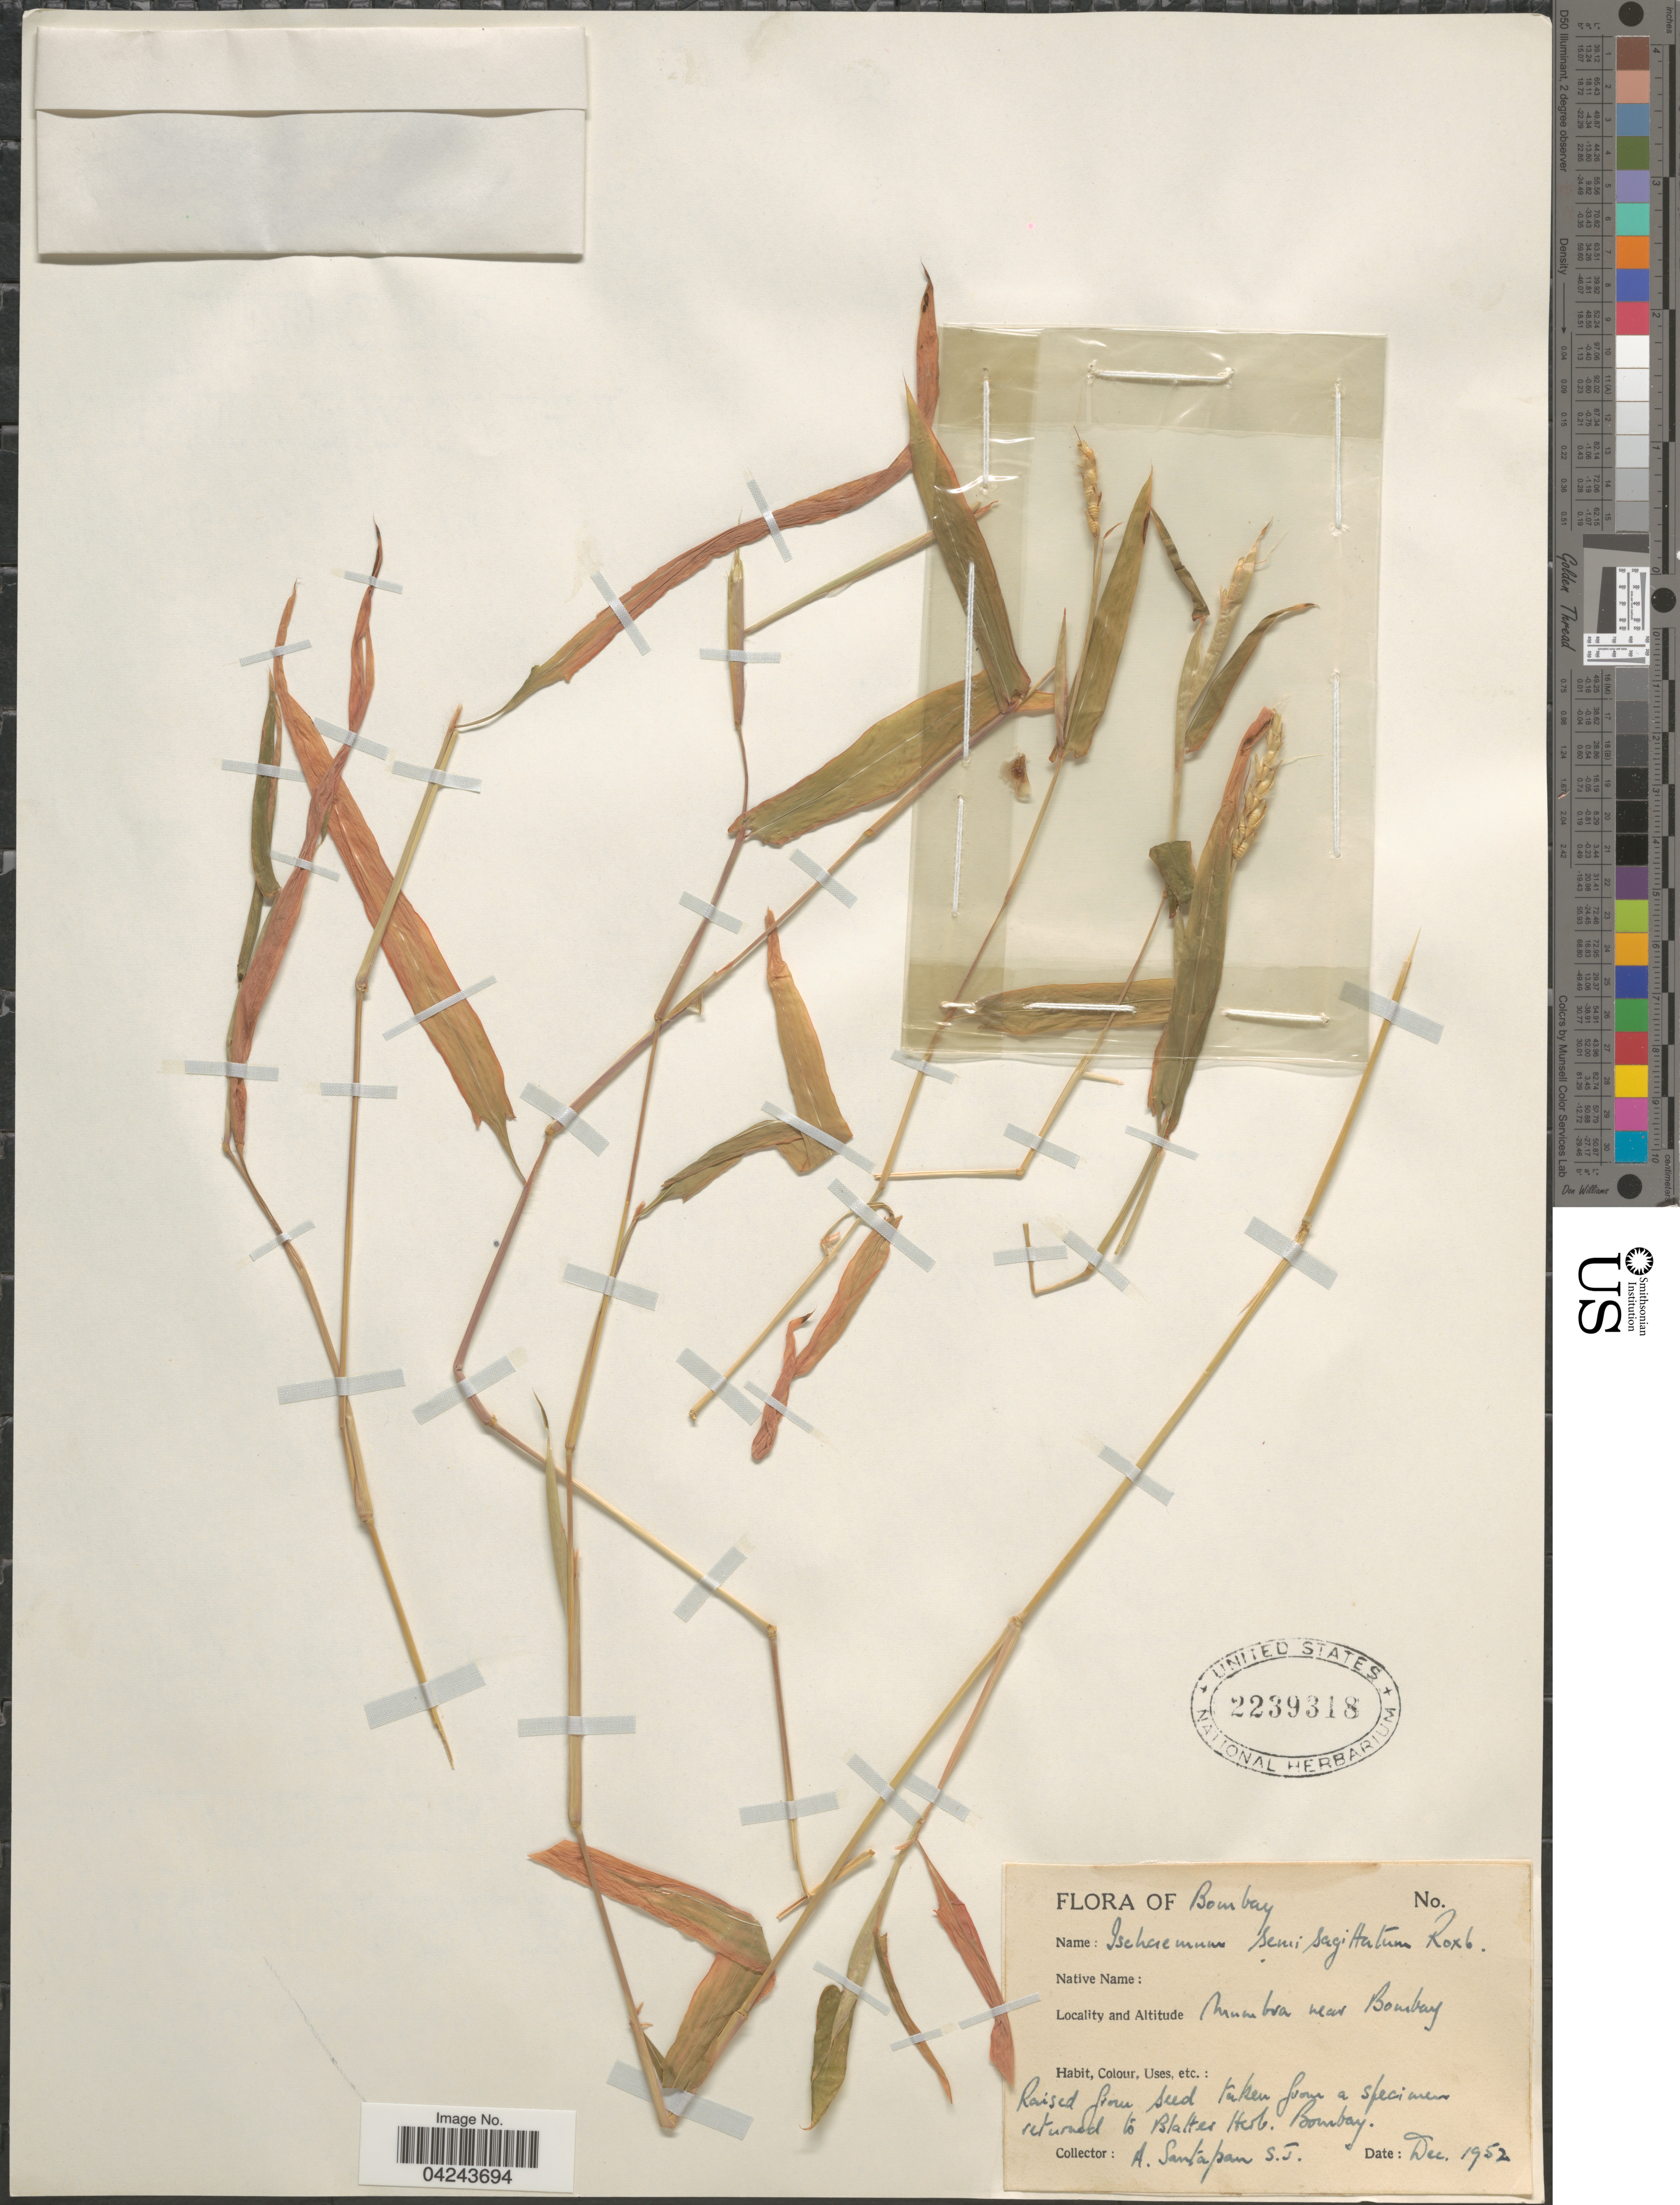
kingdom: Plantae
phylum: Tracheophyta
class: Liliopsida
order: Poales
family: Poaceae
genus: Ischaemum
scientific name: Ischaemum semisagittatum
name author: Roxb.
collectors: H. Santapau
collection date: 1952-12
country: India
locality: Bombay. Mumbra near Bombay.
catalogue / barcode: US 2239318